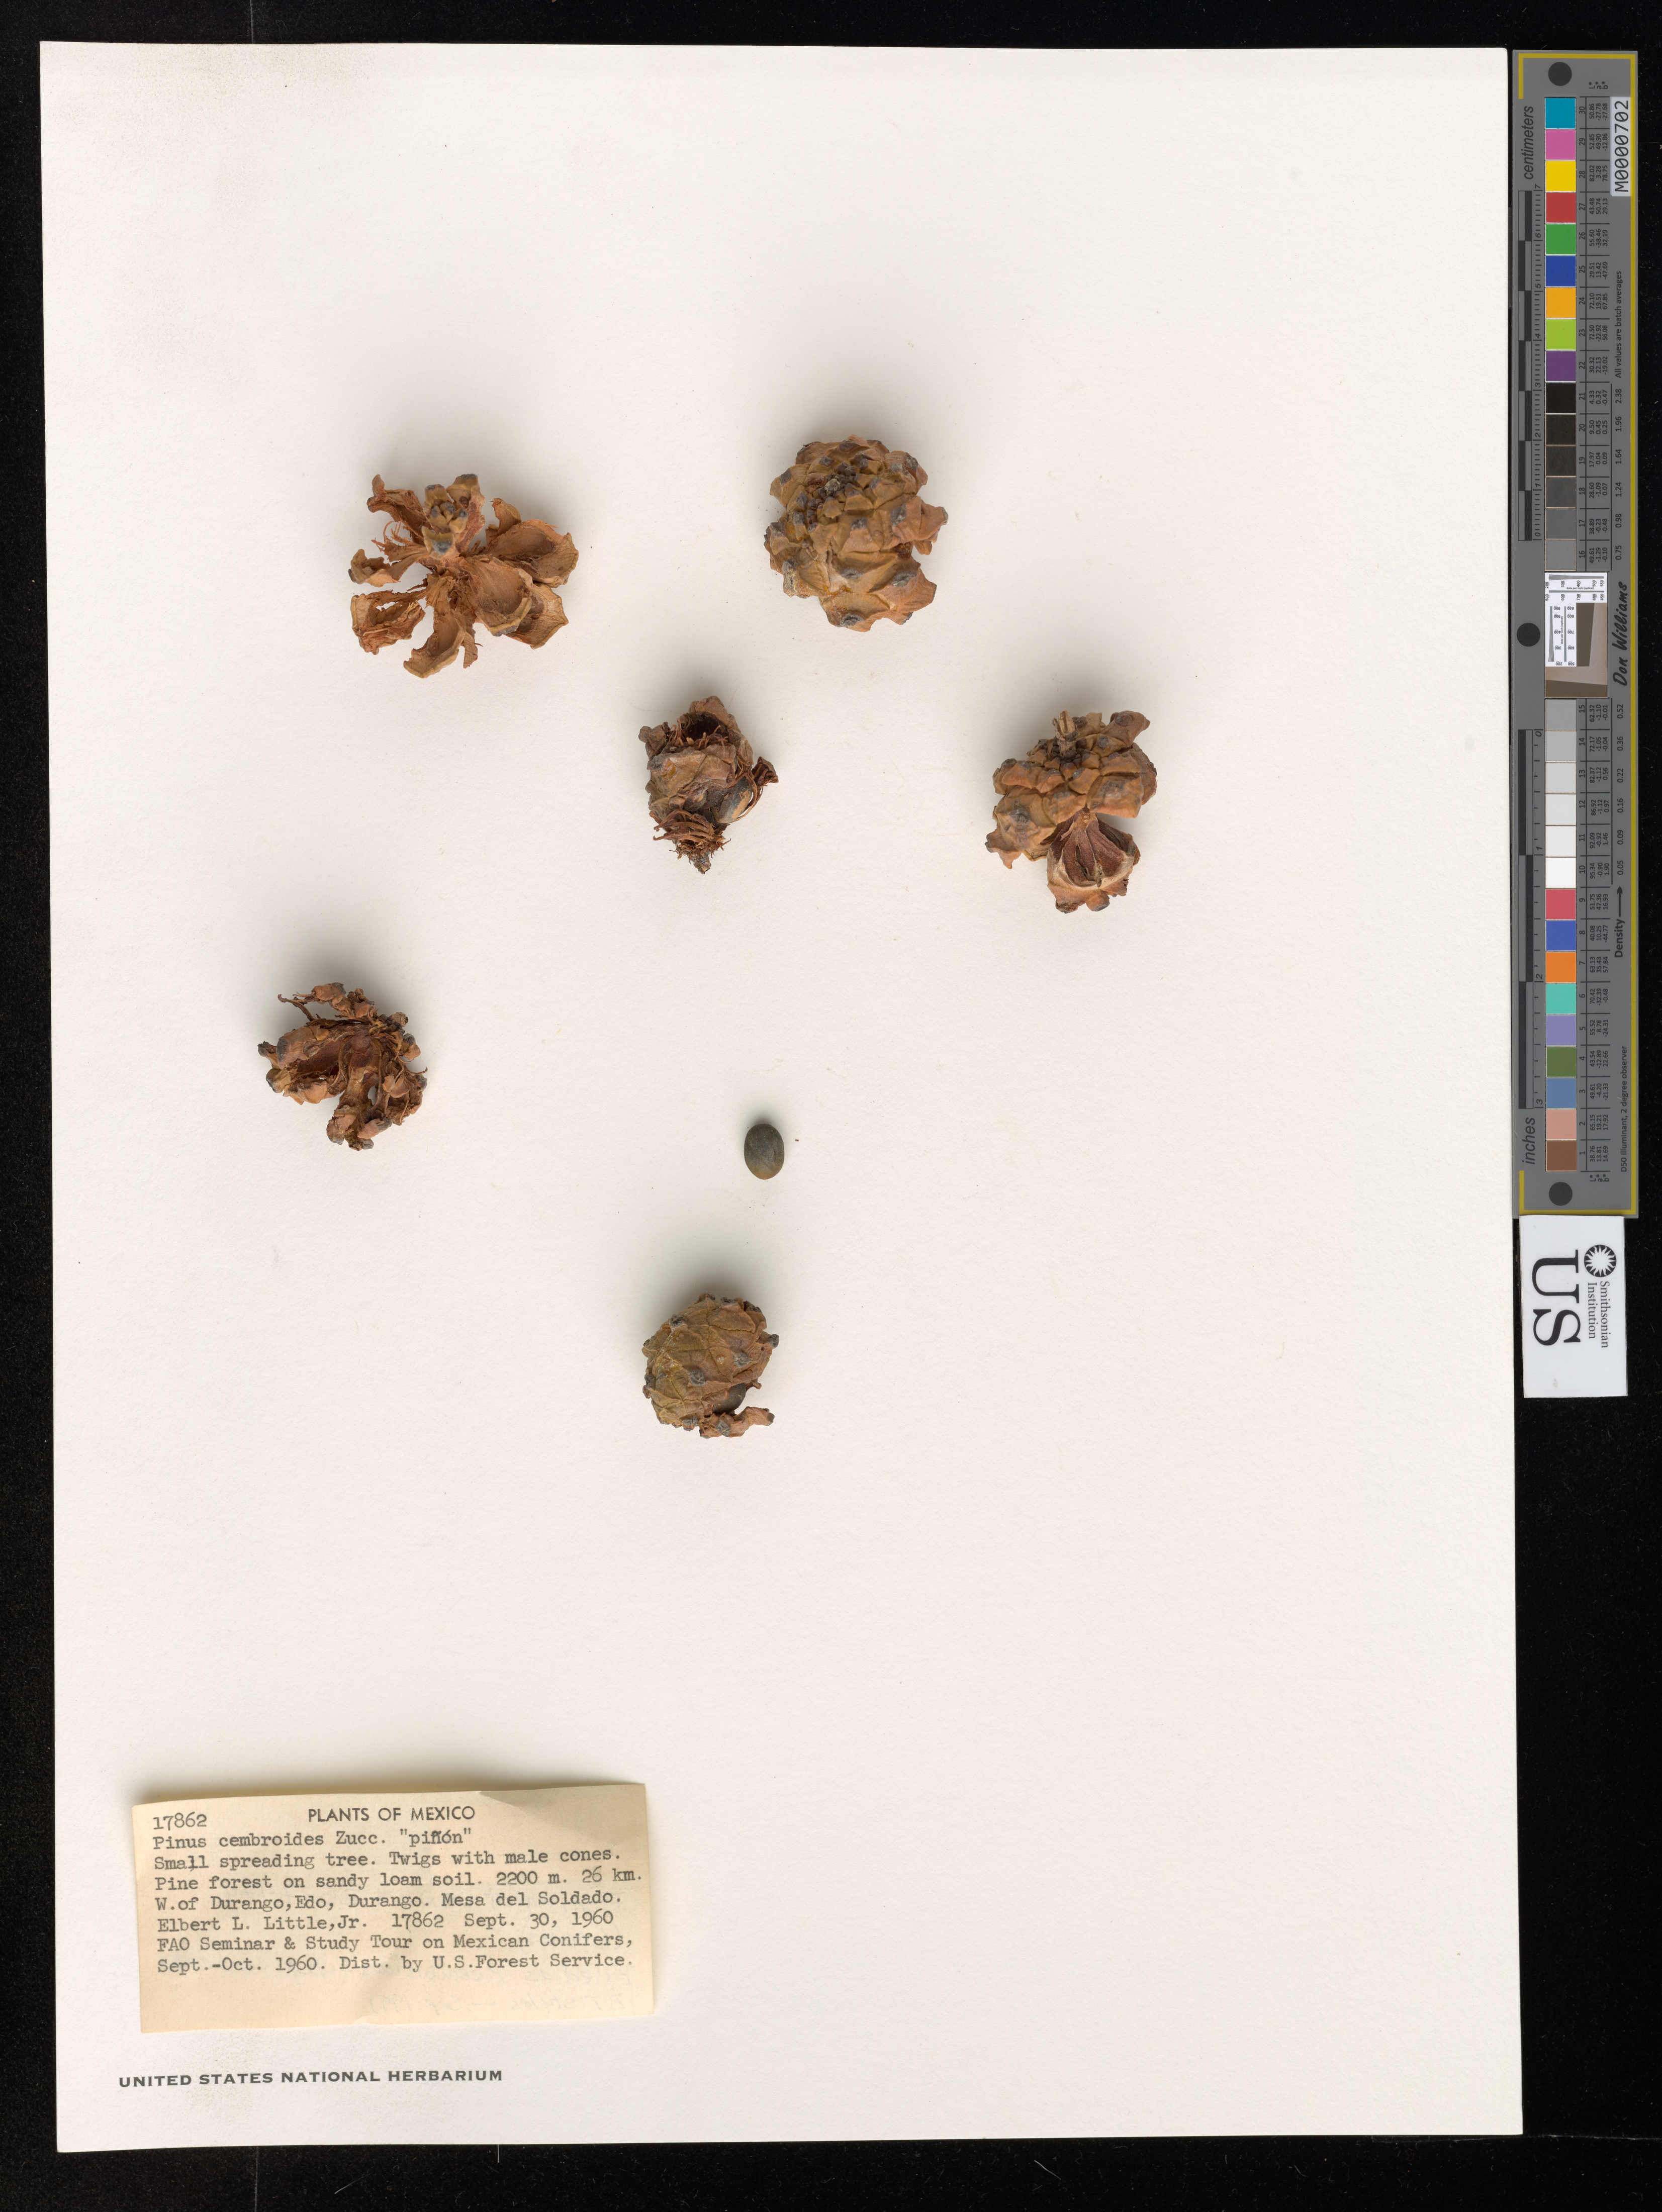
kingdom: Plantae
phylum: Tracheophyta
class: Pinopsida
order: Pinales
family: Pinaceae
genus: Pinus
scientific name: Pinus cembroides subsp. cembroides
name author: Zucc.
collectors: E. L. Little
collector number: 17862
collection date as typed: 30 Sep 1960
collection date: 1960-09-30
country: Mexico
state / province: Durango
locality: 26 km. W of Durango. Mesa del Soldado.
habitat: Pine forest on sandy loam soil.